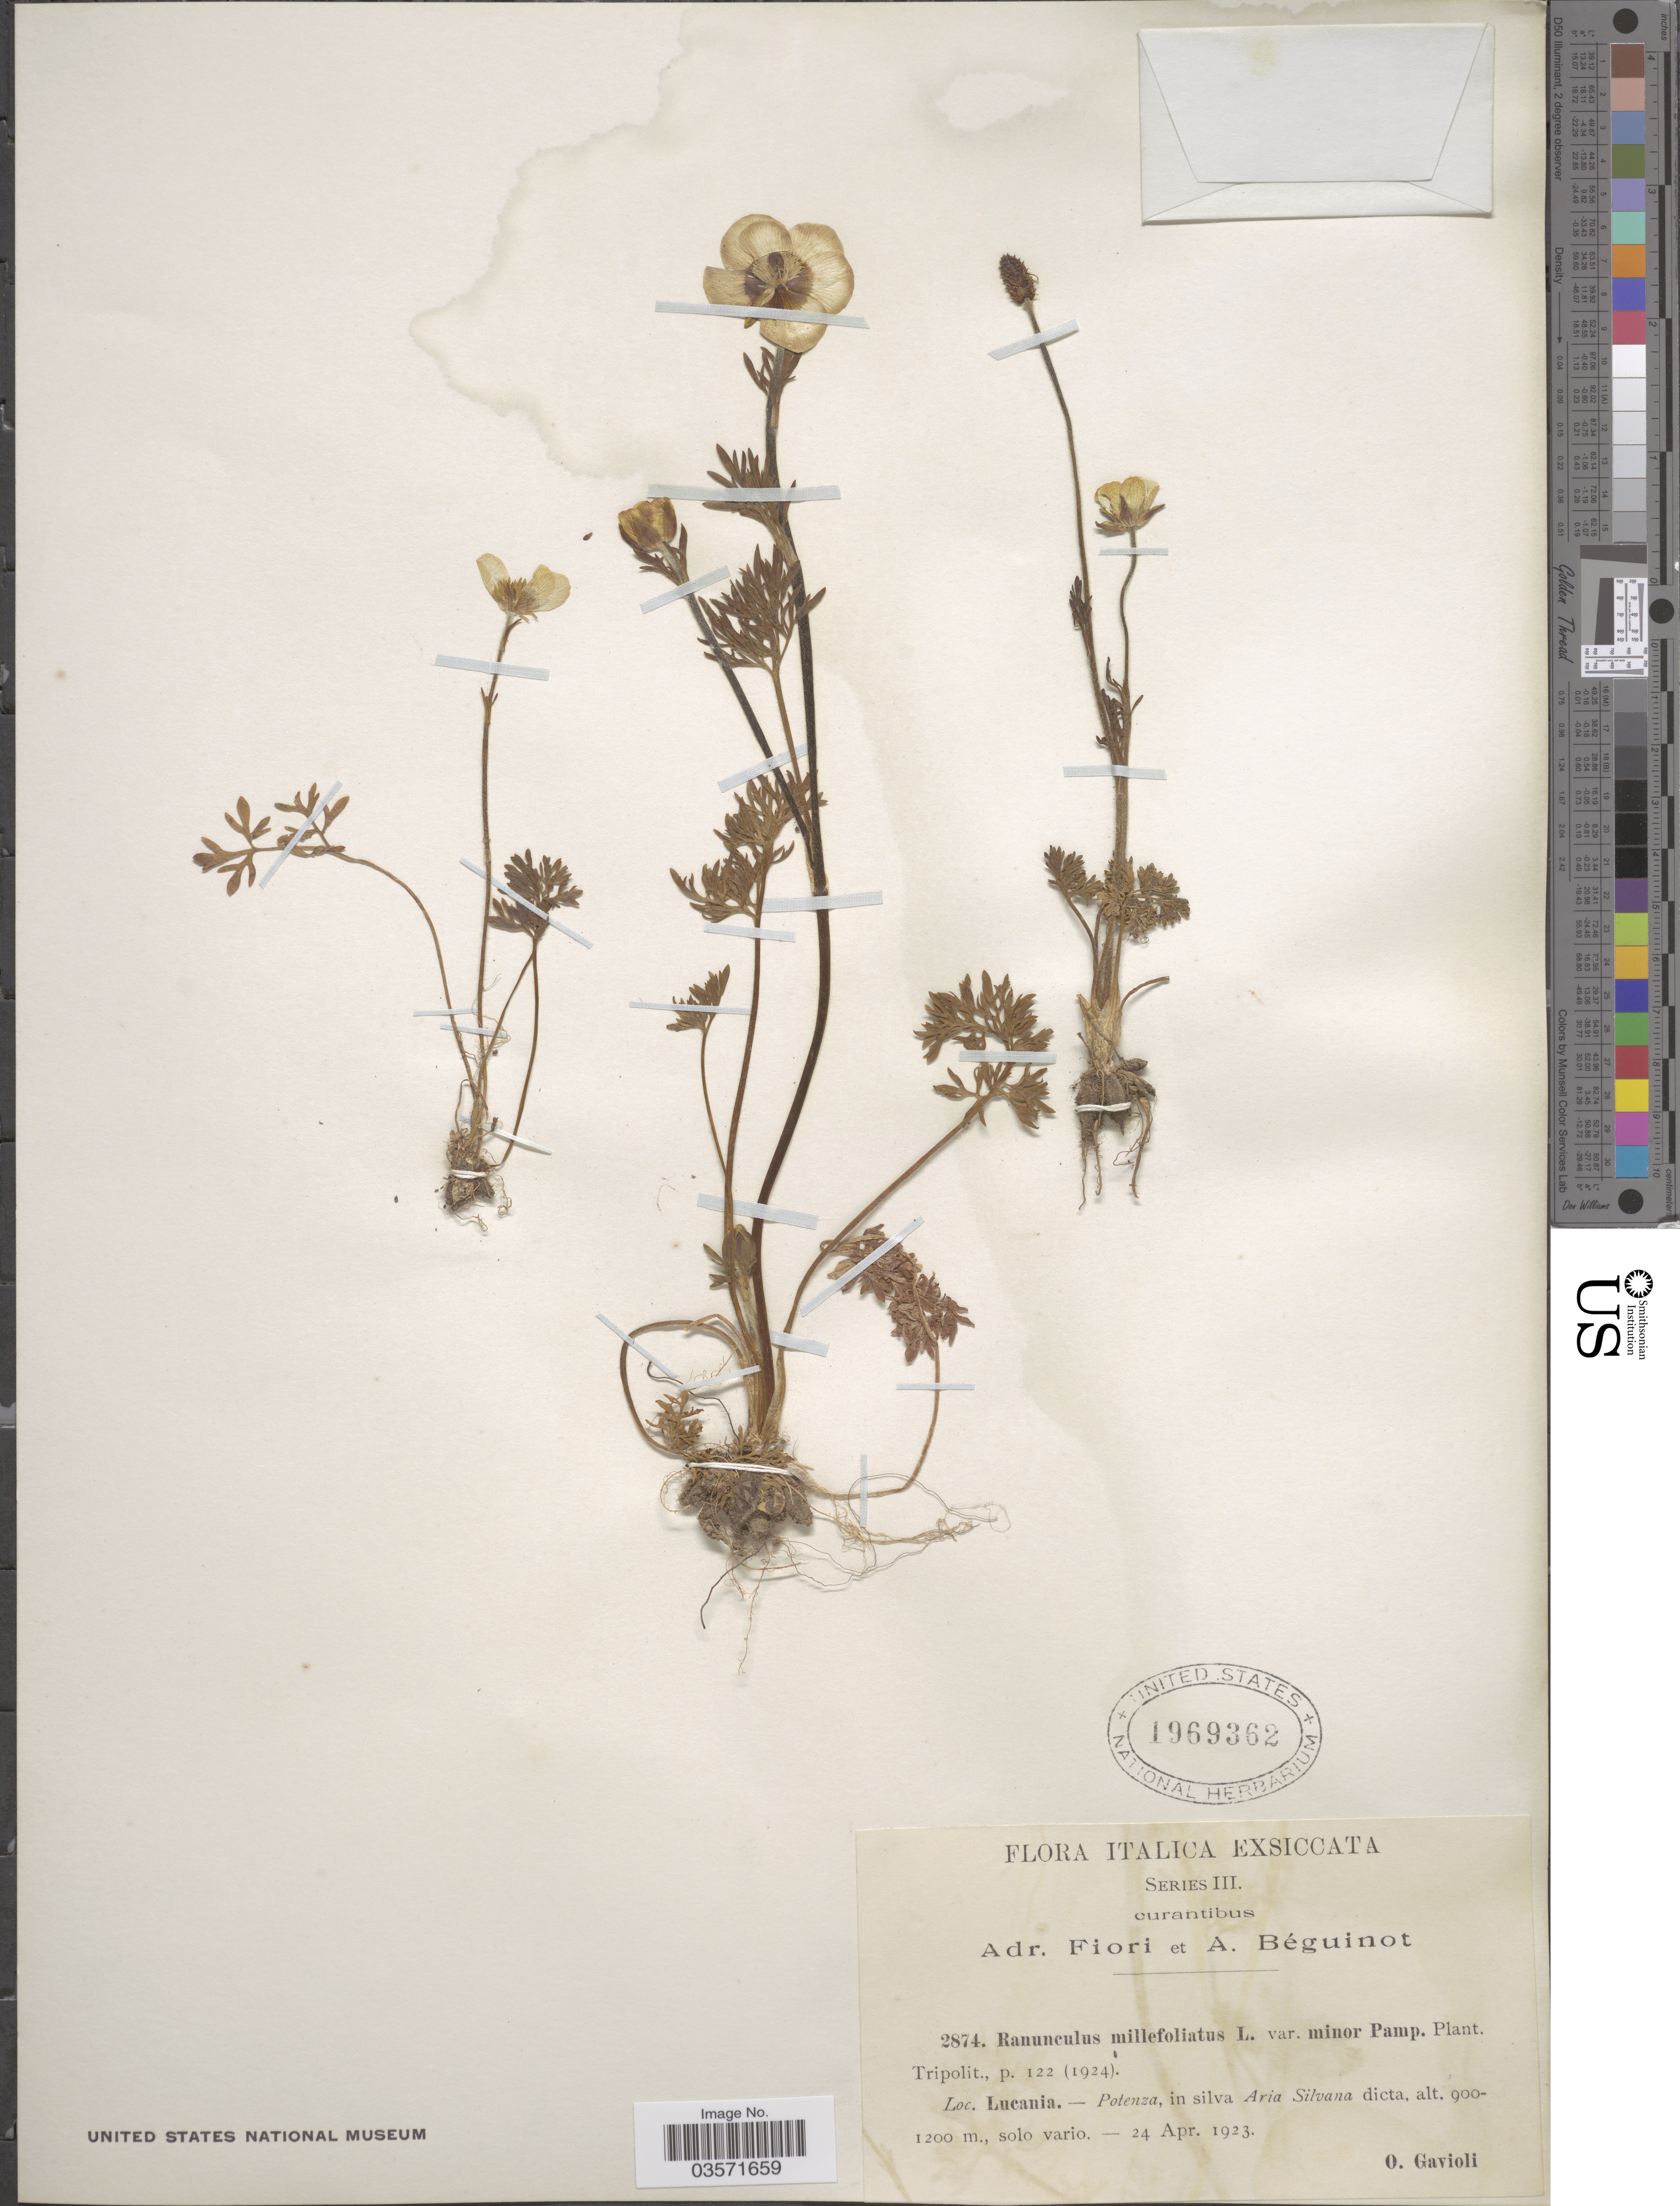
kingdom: Plantae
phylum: Tracheophyta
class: Magnoliopsida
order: Ranunculales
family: Ranunculaceae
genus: Ranunculus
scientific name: Ranunculus millefoliatus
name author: Vahl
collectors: O. Gavioli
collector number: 2874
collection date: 1923-04-24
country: Italy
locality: Italica. Lucania. - Potenza, in silva Aria Silvana dicta, solo vario.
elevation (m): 900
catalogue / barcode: US 1969362